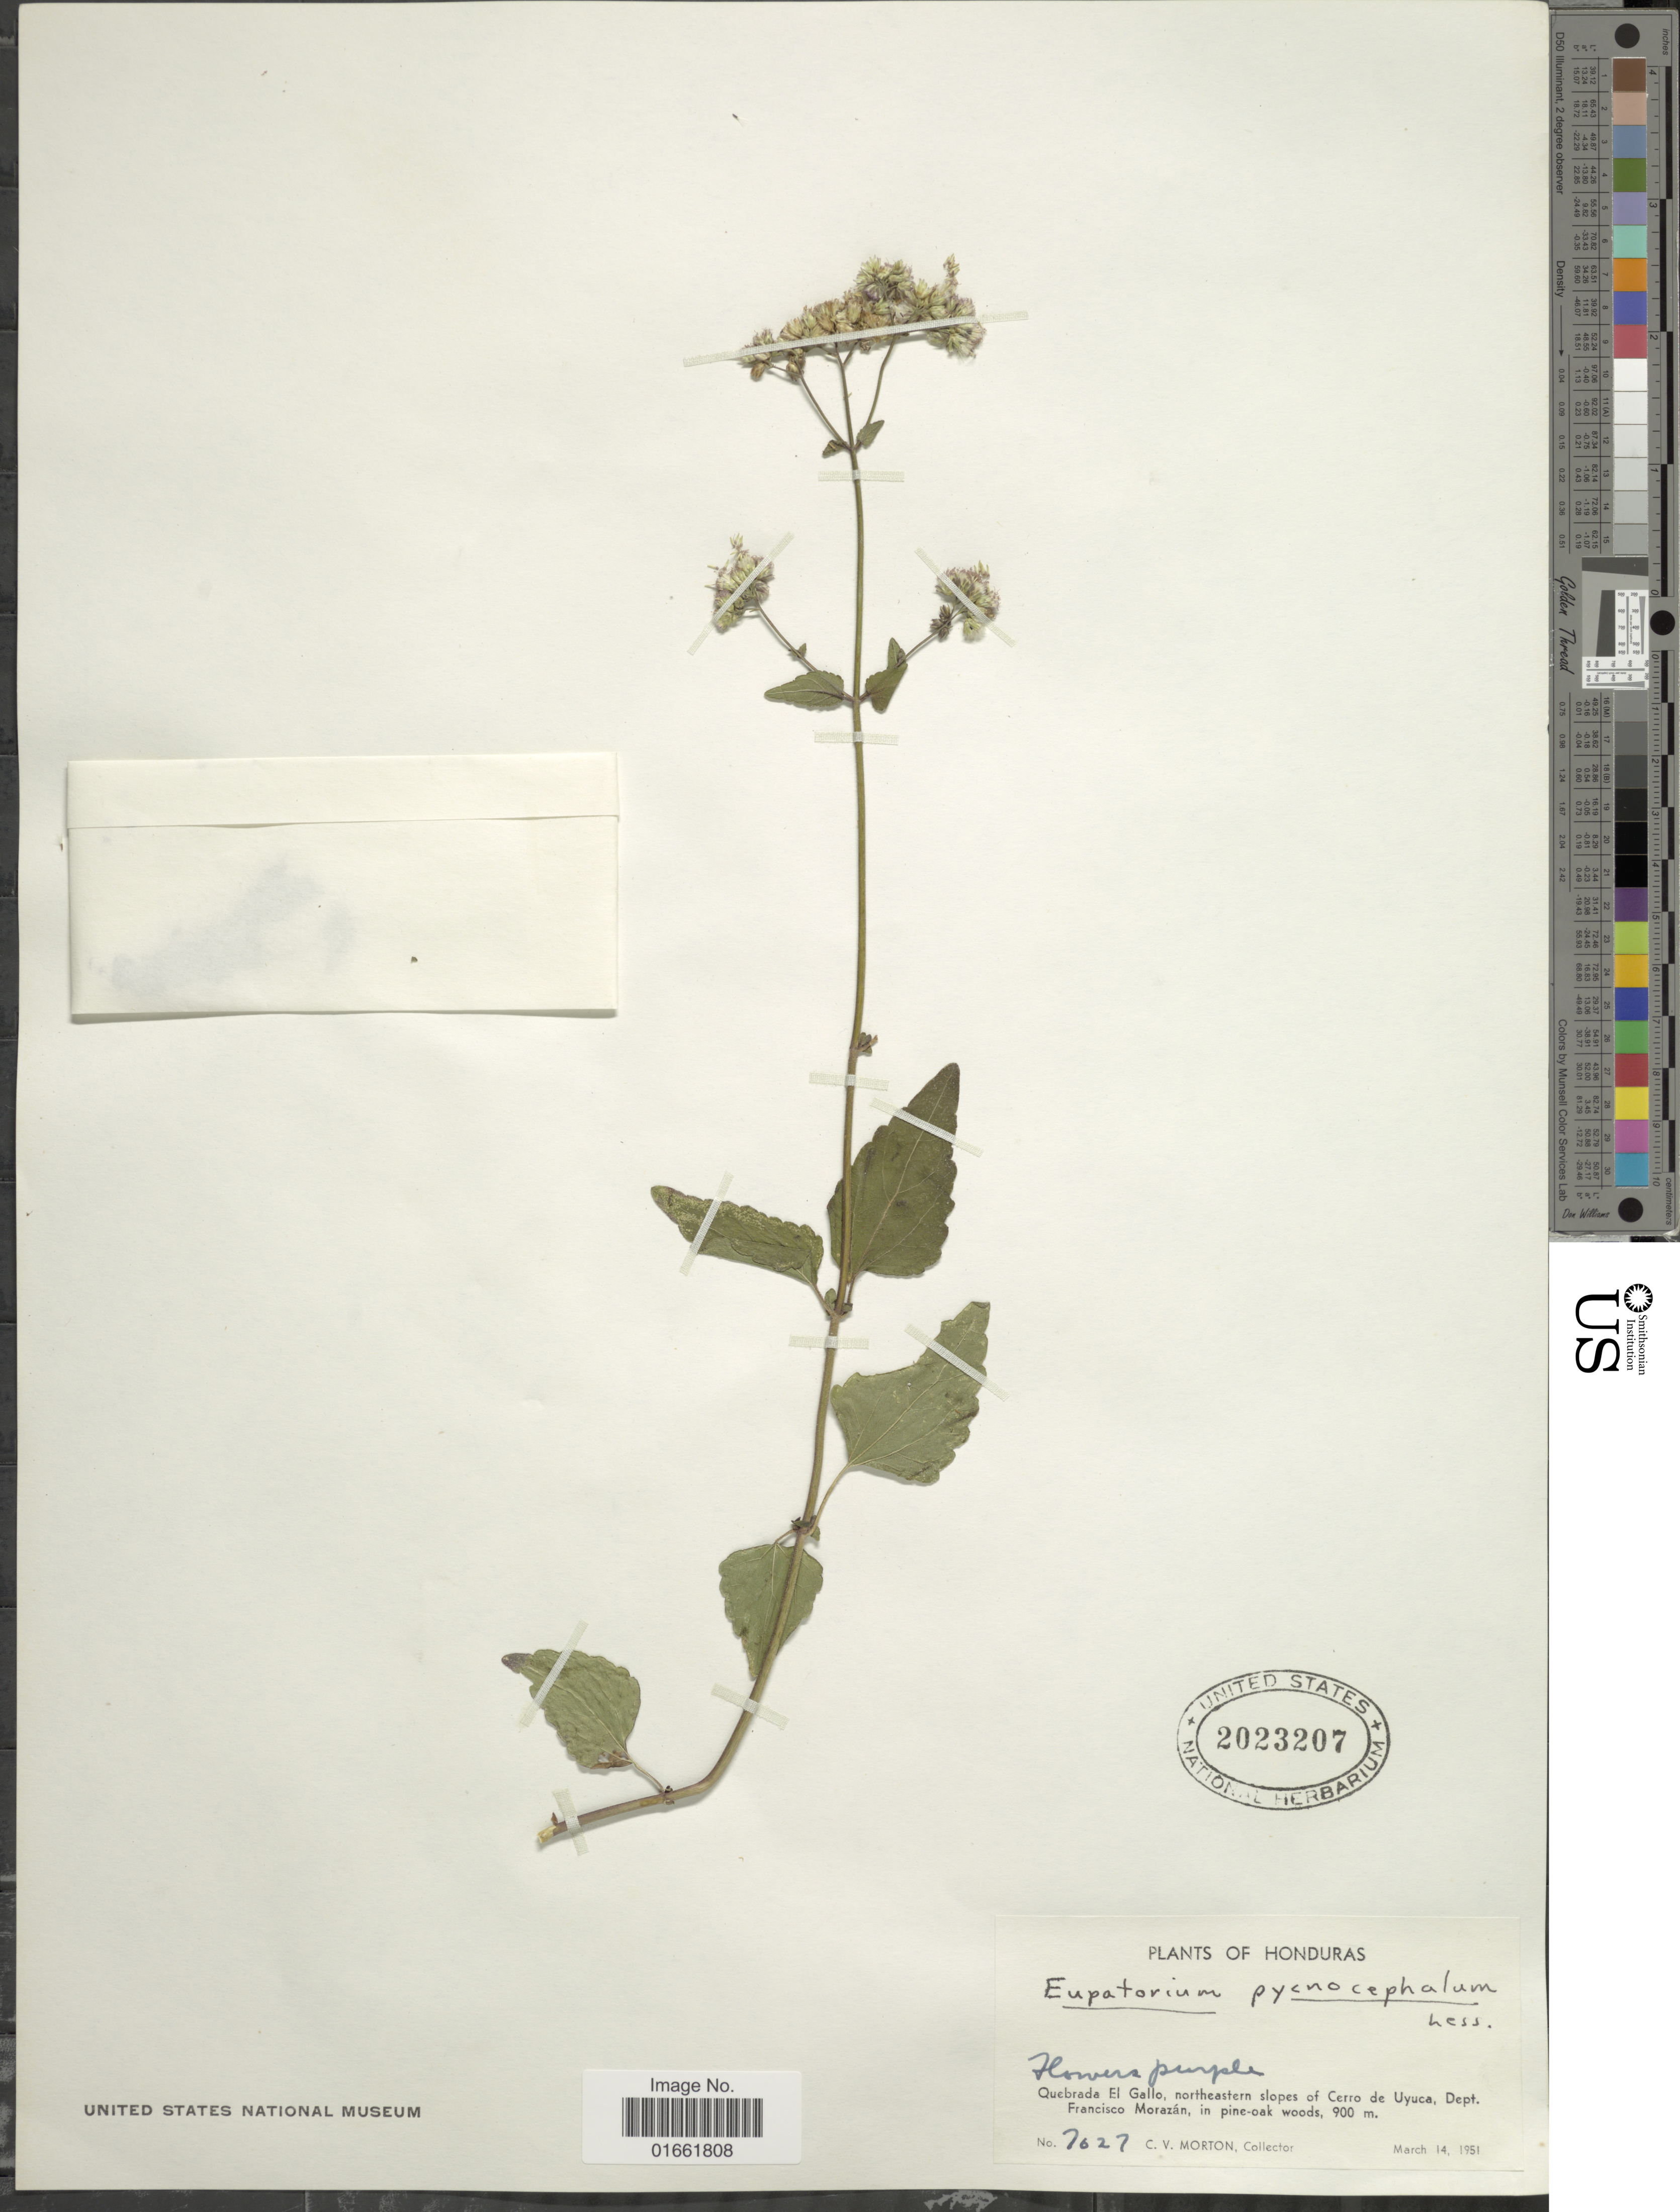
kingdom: Plantae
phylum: Tracheophyta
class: Magnoliopsida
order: Asterales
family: Asteraceae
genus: Fleischmannia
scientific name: Fleischmannia pratensis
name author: (Klatt) R.M. King & H. Rob.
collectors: C. V. Morton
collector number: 7627*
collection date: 1951-03-14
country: Honduras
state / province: Fco. Morazán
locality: Quebrada El Gallo, northeastern slopes of Cerro de Uyuca, Dept. Francisco Morazán, in pine-oak woods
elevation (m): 900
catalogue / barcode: US 2023207